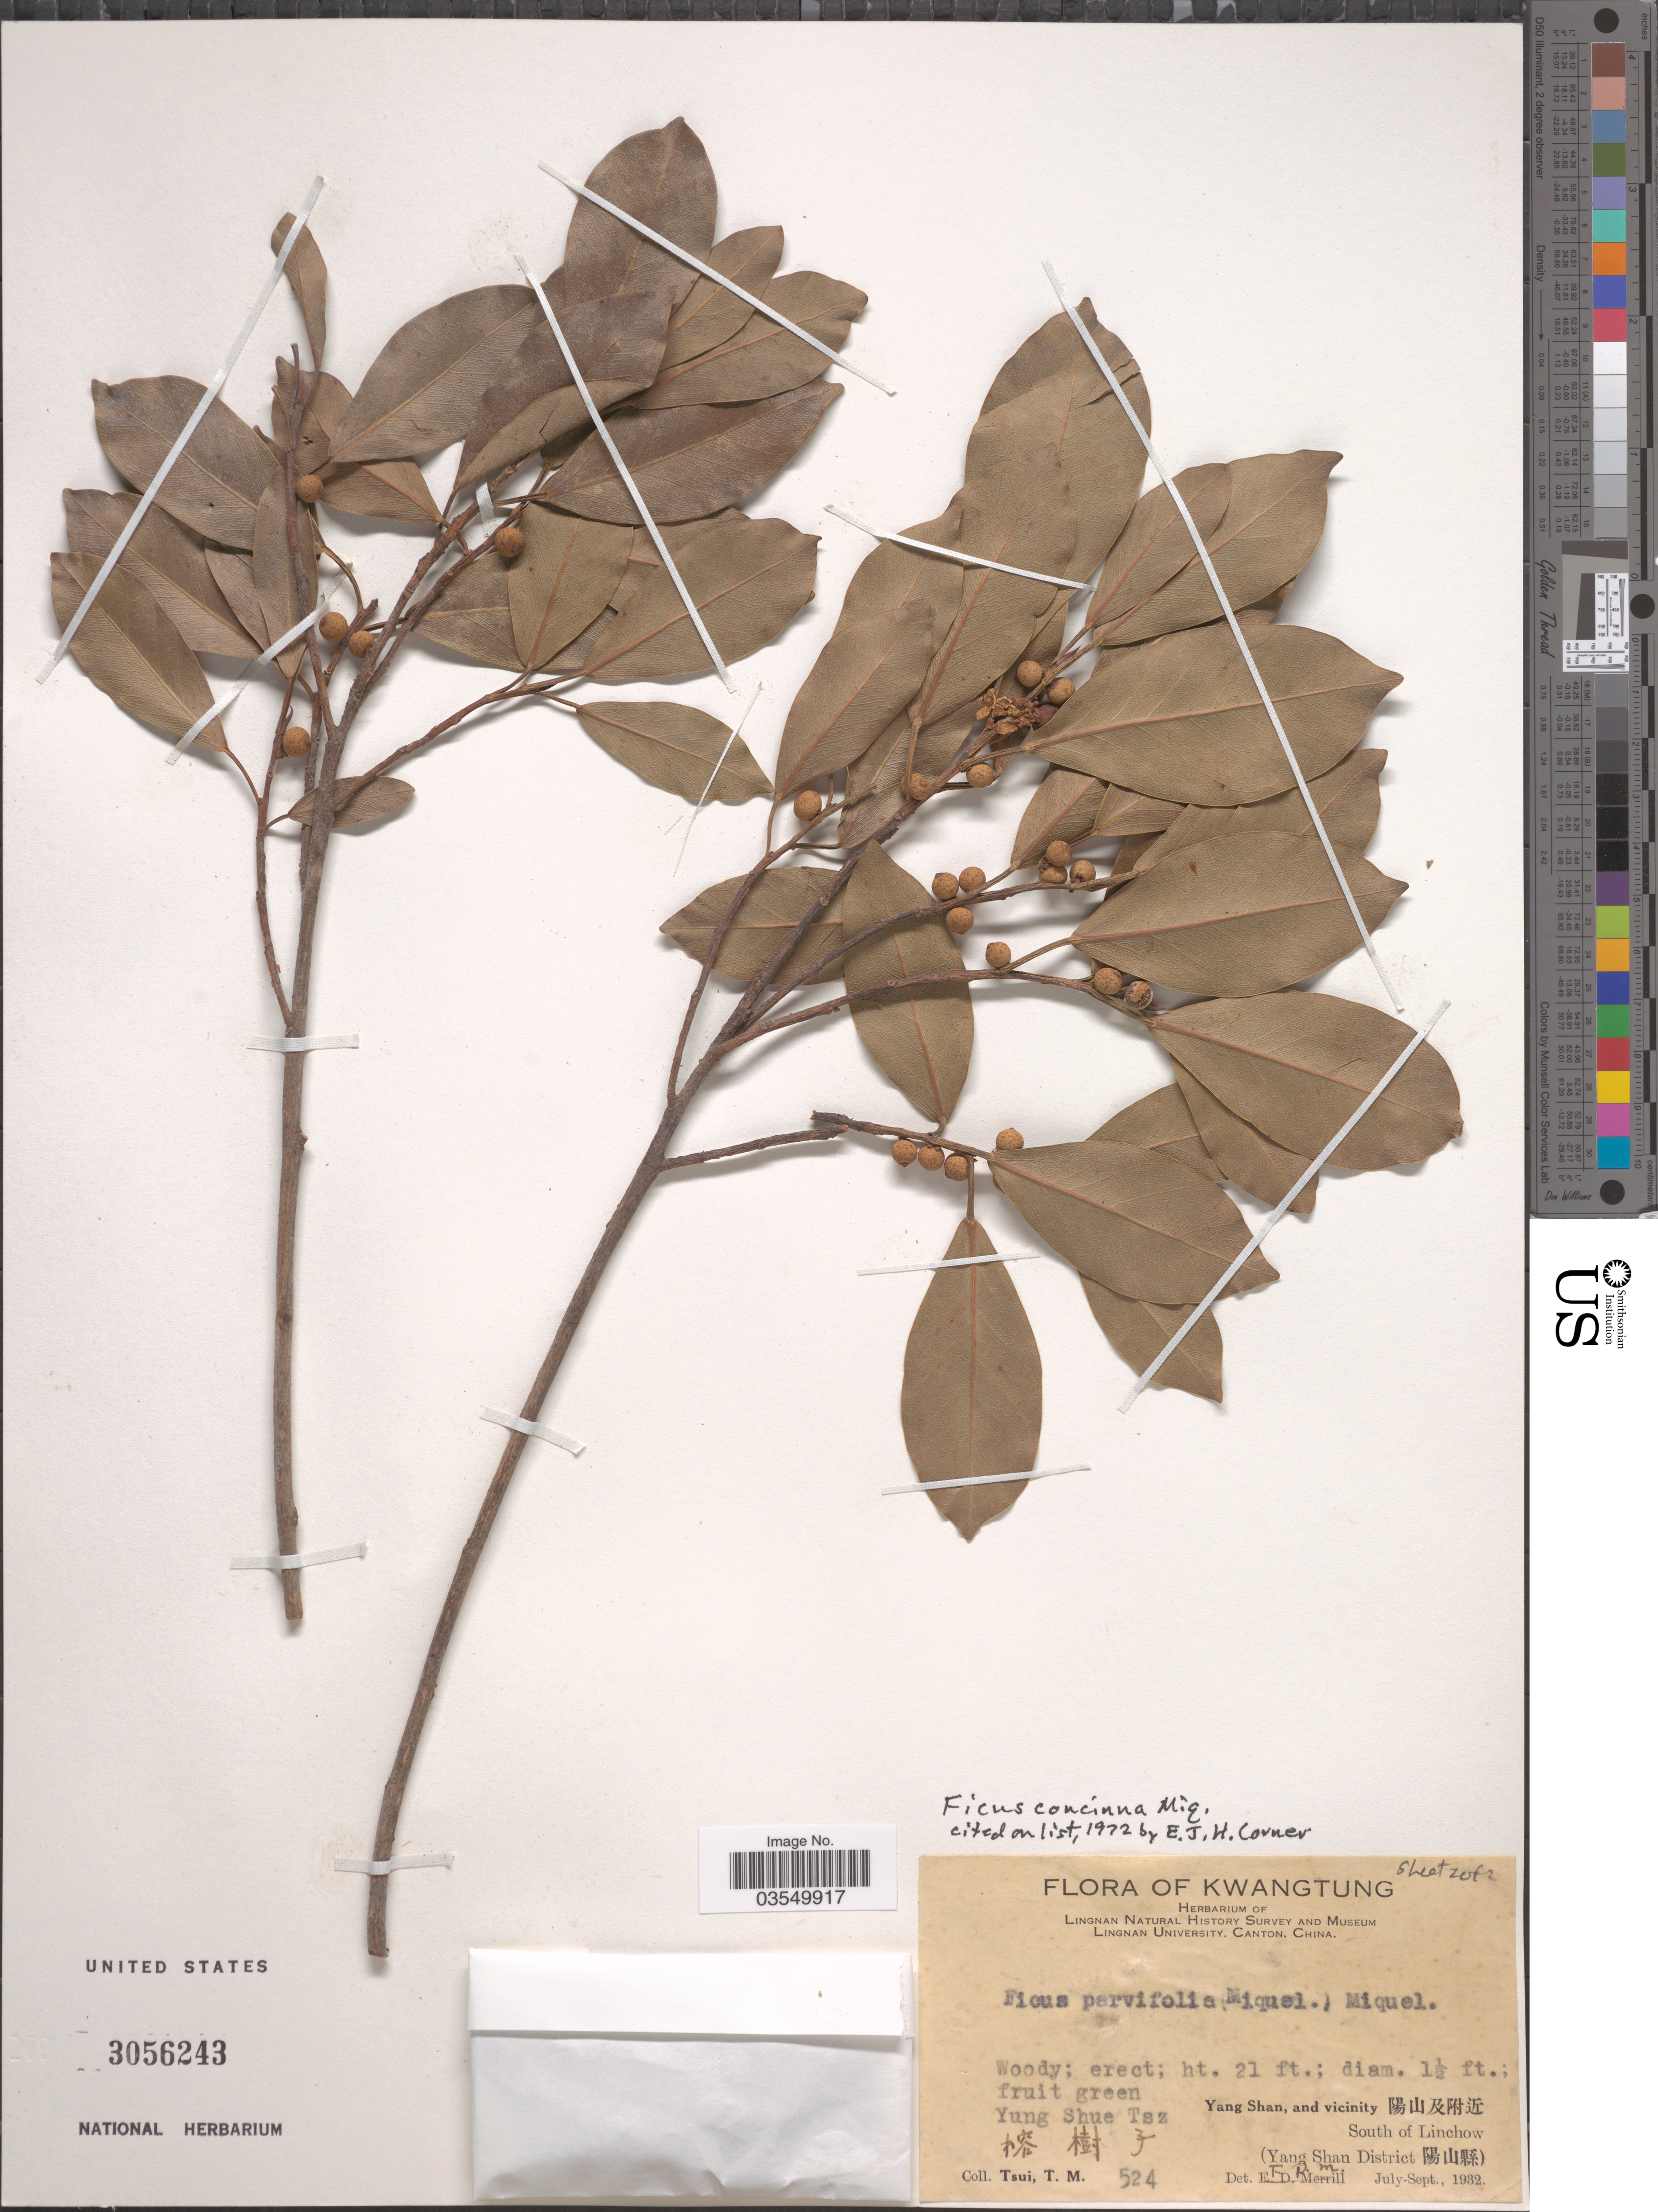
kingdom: Plantae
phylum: Tracheophyta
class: Magnoliopsida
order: Rosales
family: Moraceae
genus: Ficus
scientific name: Ficus concinna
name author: Miq.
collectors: T. Tsui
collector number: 524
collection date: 1932-07/1932-09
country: China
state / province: Guangdong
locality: Kwangtung. Yung Shue Tsz. Yang Shan, and vicinity X. South of Linchow. X (Yang Shan District X).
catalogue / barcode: US 3056243